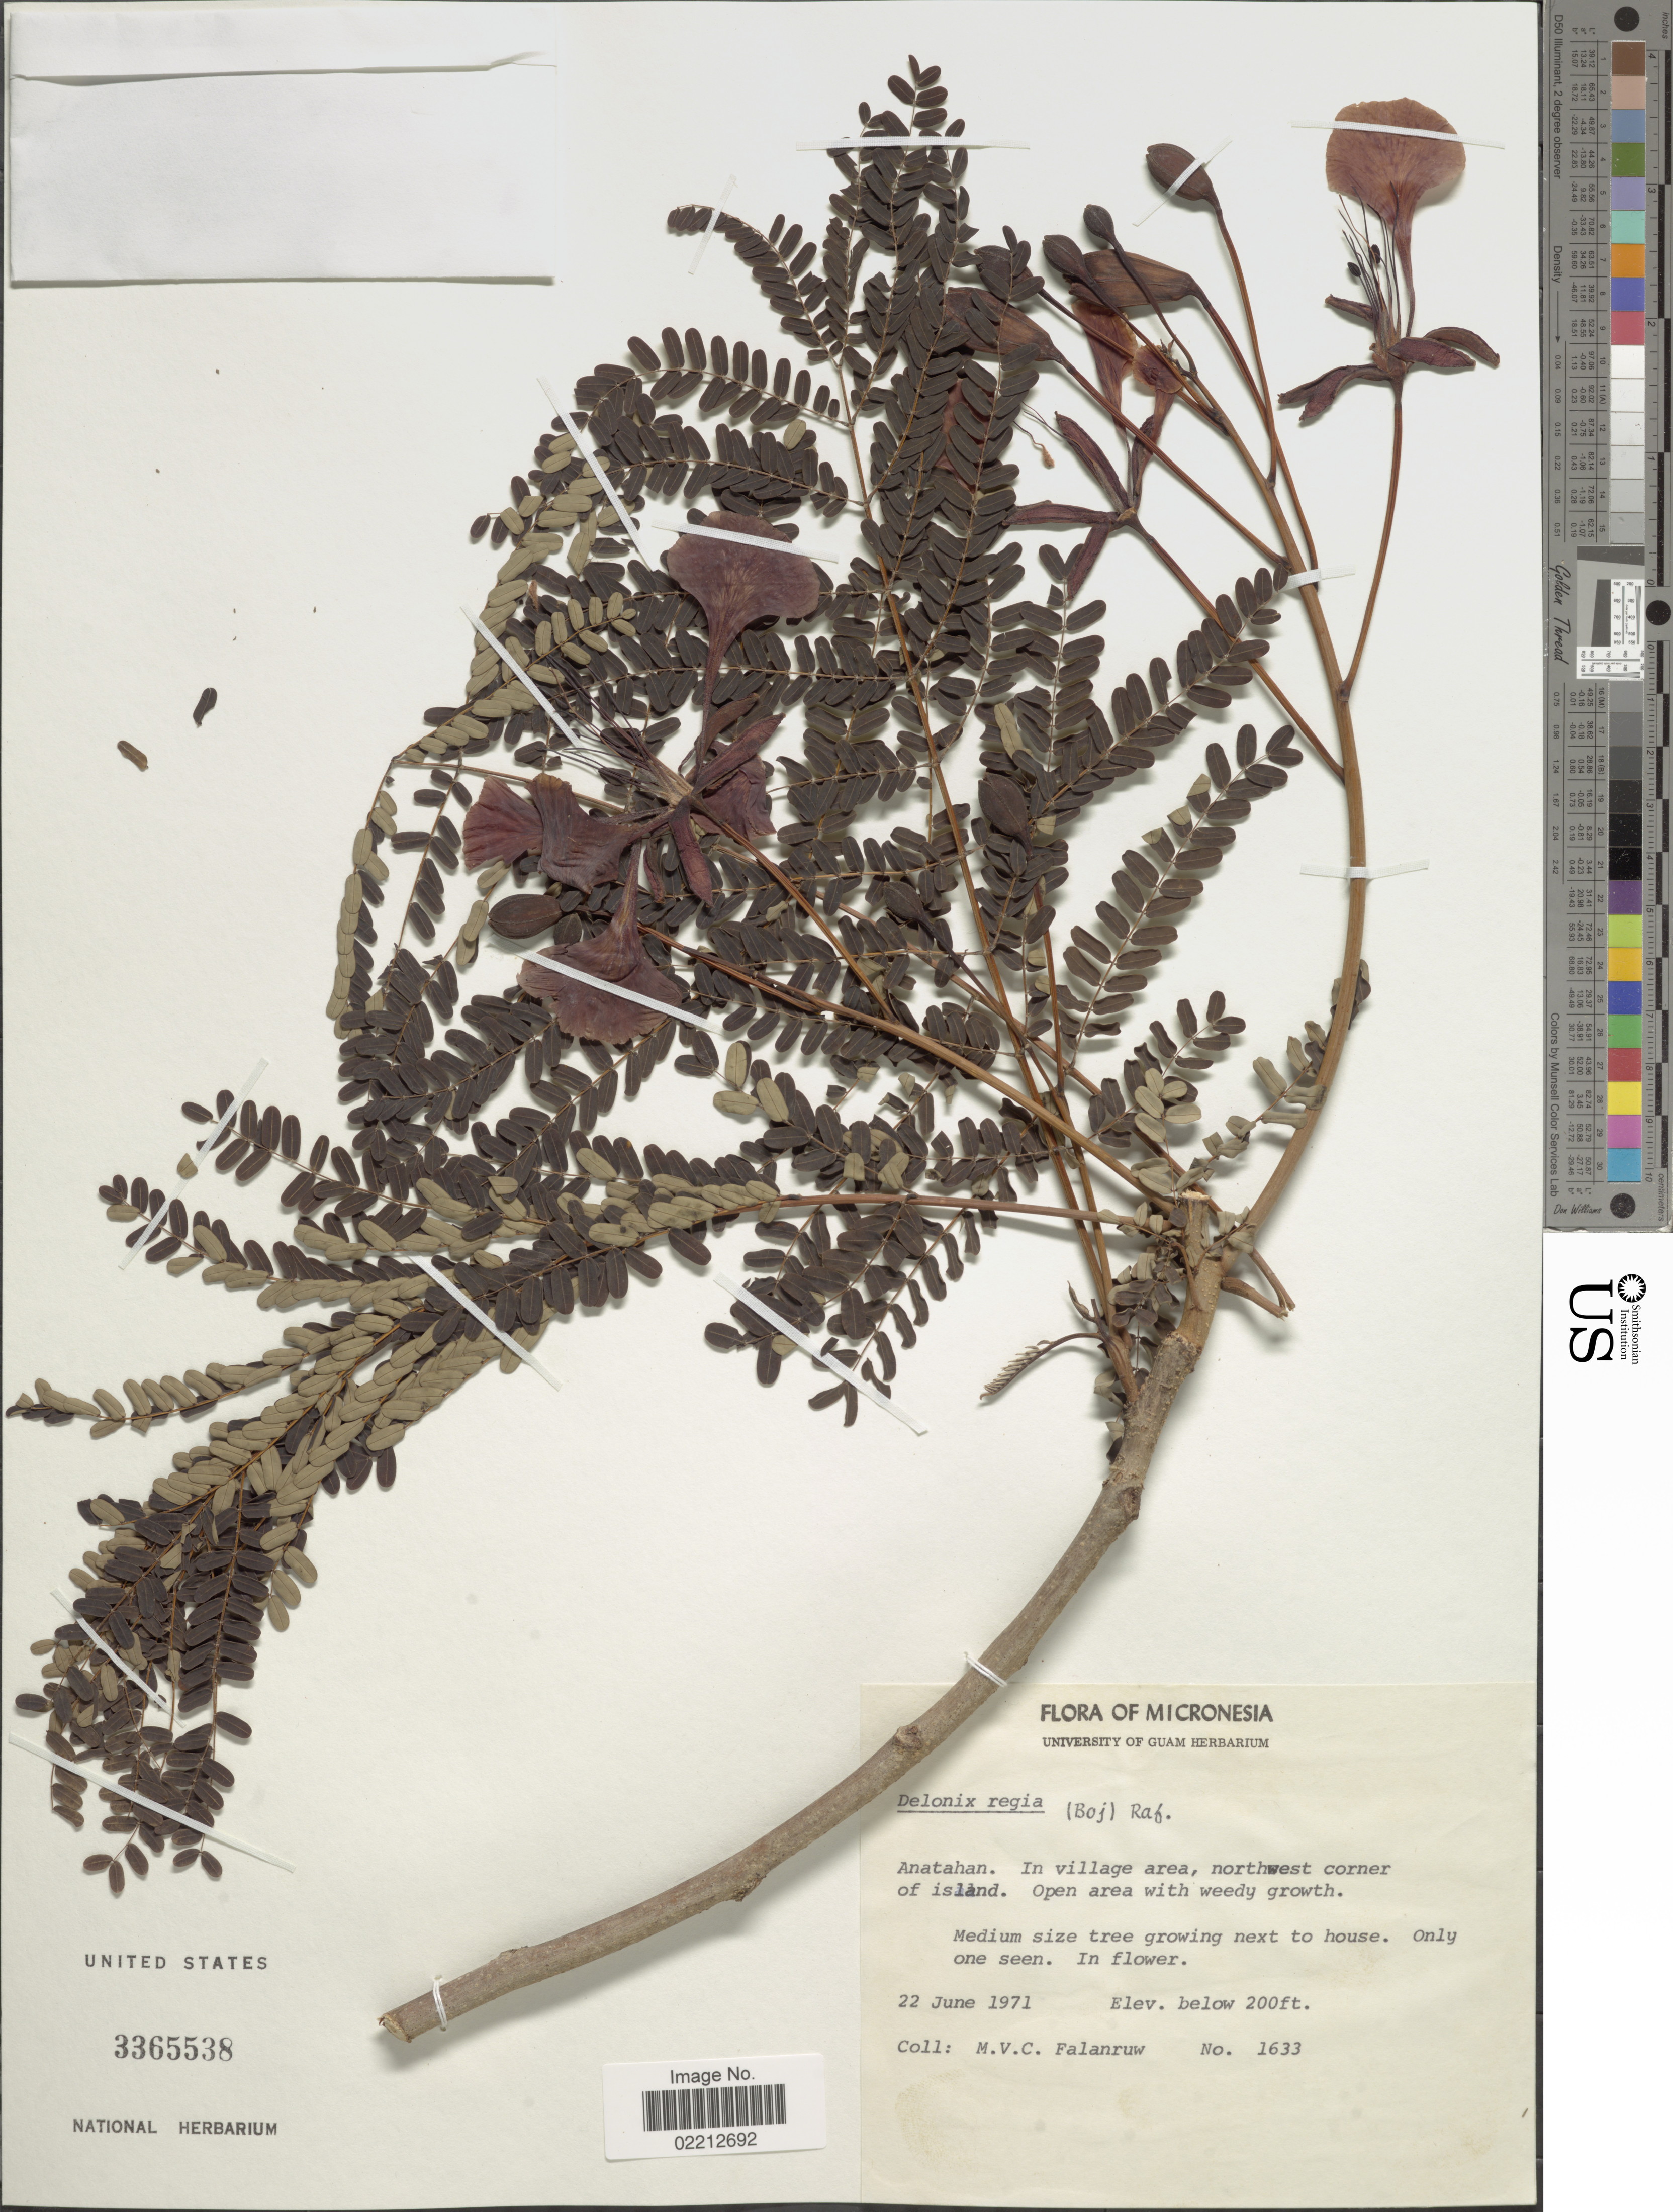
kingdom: Plantae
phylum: Tracheophyta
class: Magnoliopsida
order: Fabales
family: Fabaceae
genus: Delonix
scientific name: Delonix regia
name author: (Bojer ex Hook.) Raf.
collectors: M. V. Falanruw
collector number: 1633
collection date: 1971-06-22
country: Northern Mariana Islands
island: Anatahan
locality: Anatahan. In villahe area, northwest corner of island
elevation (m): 61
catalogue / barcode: US 3365538